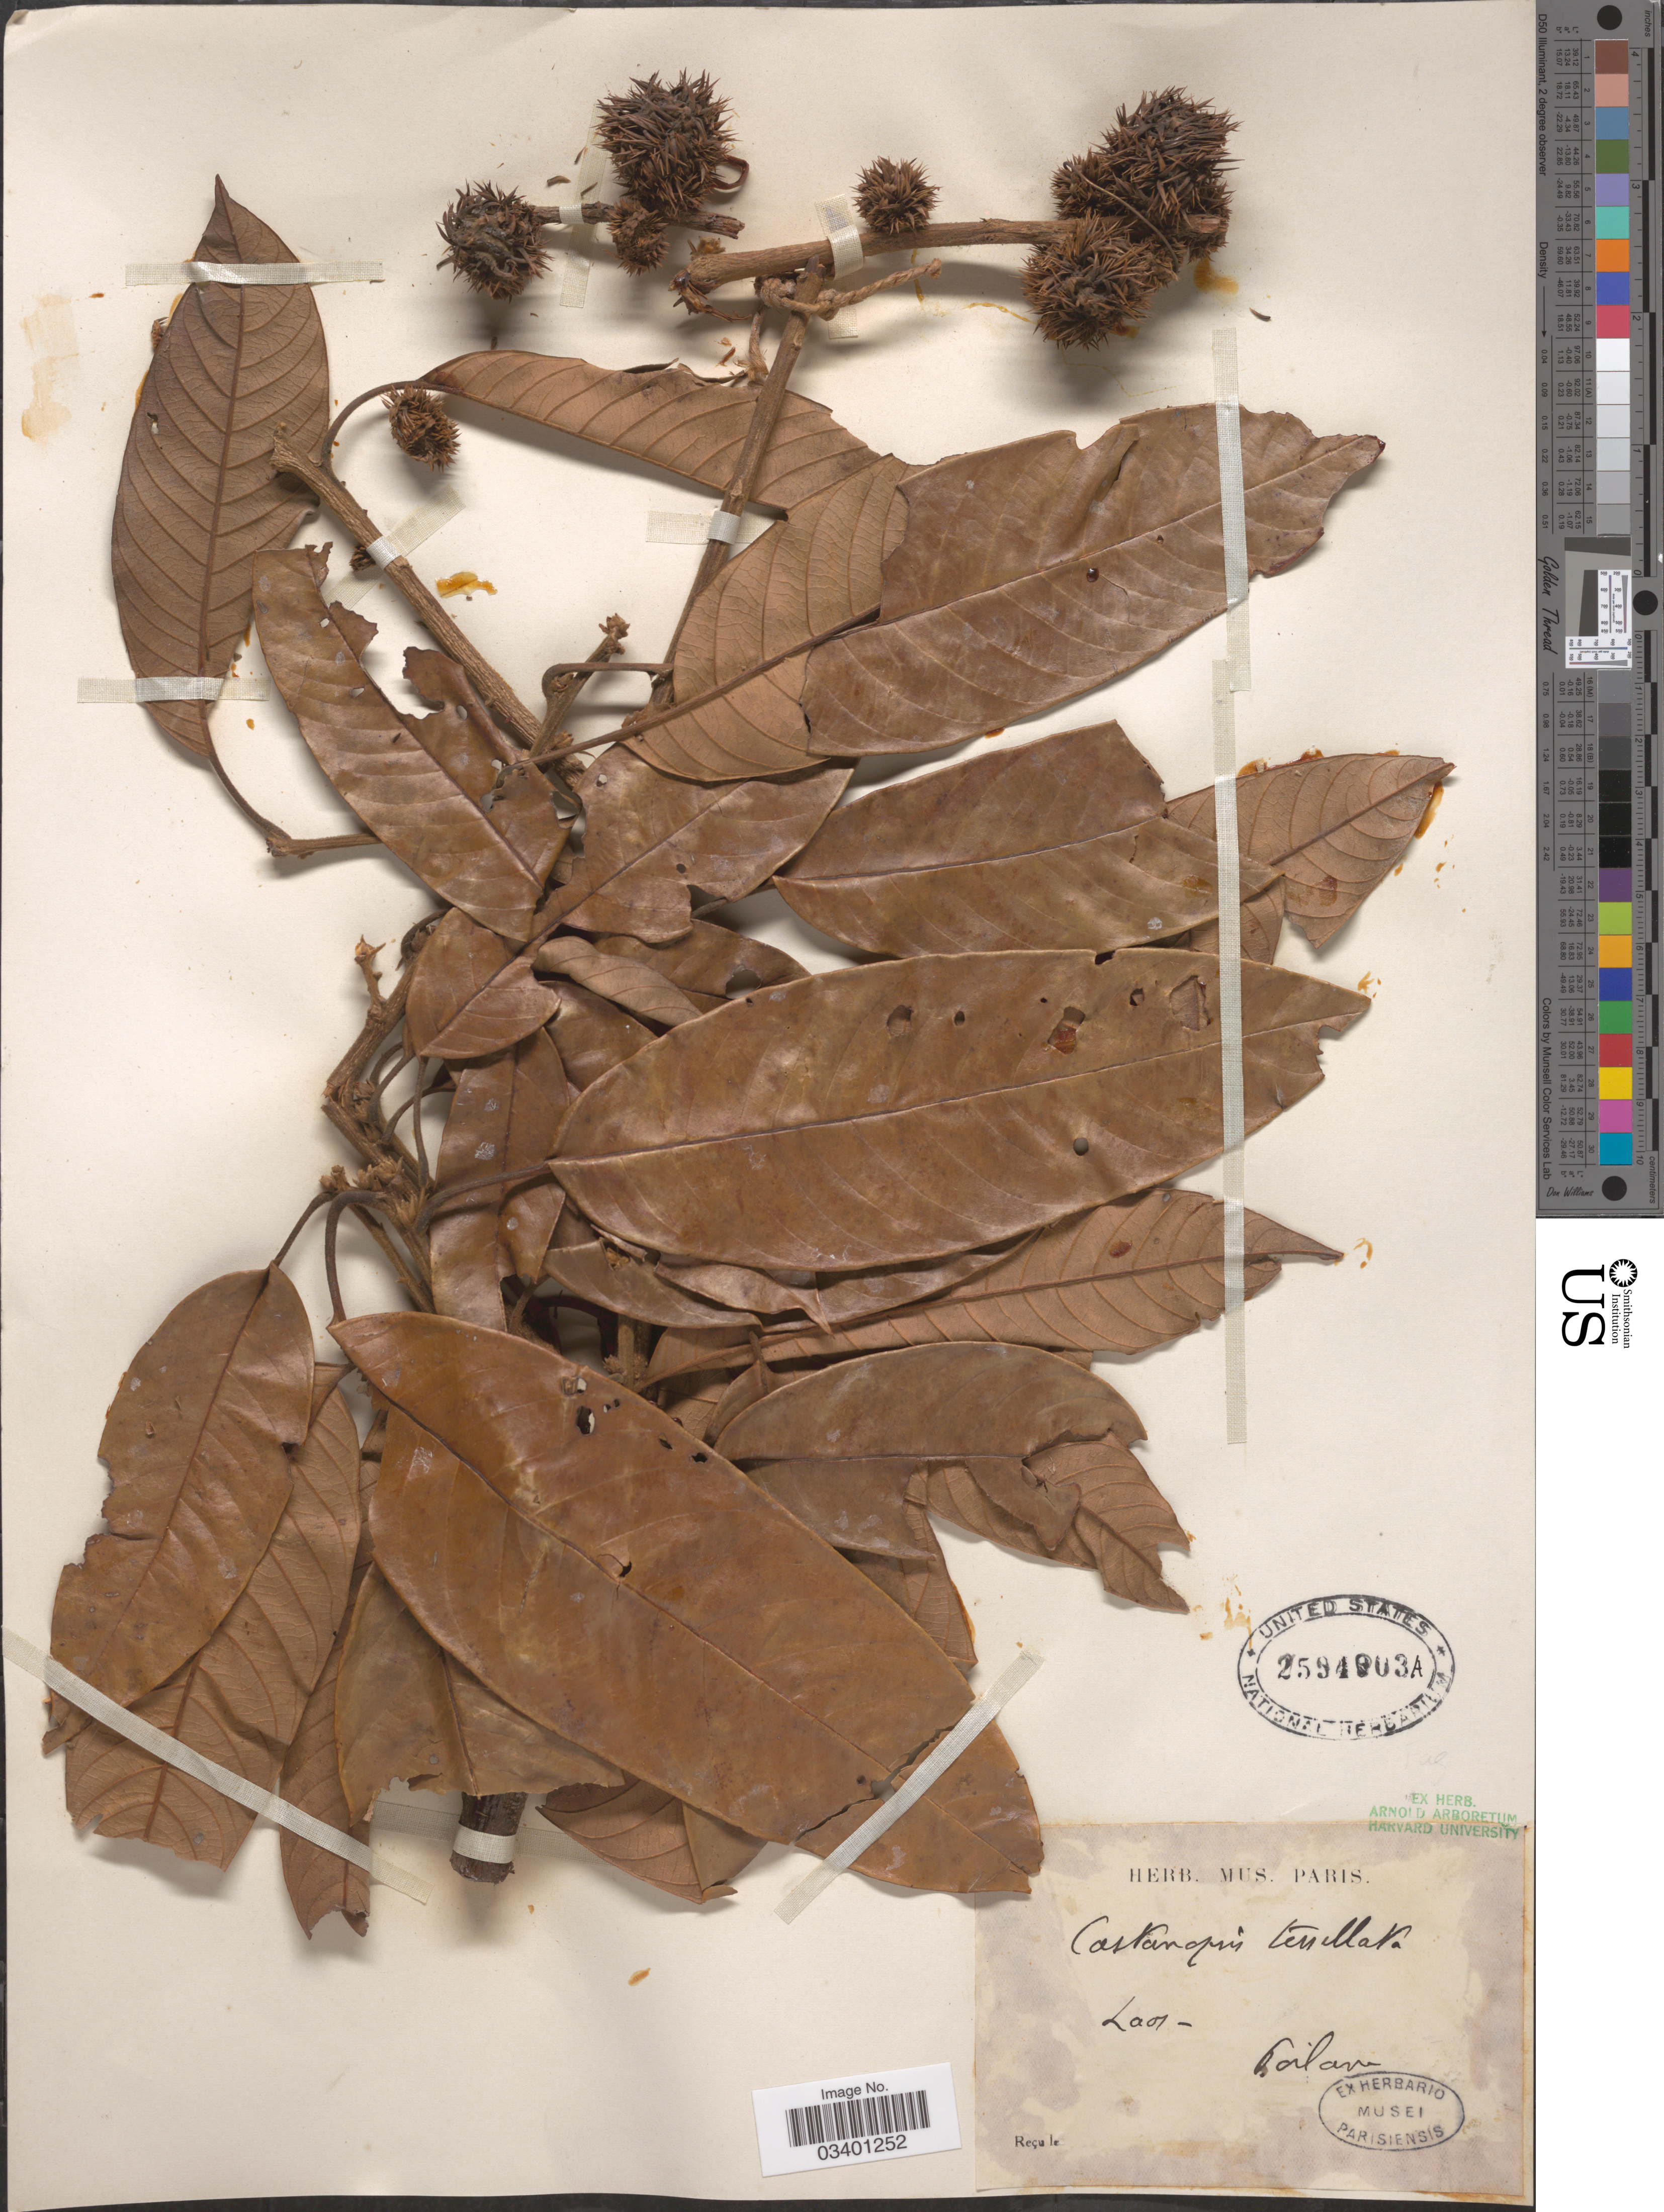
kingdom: Plantae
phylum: Tracheophyta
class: Magnoliopsida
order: Fagales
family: Fagaceae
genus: Castanopsis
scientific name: Castanopsis tessellata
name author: Hickel & A. Camus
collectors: -. Poilane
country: Laos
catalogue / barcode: US 2594003A